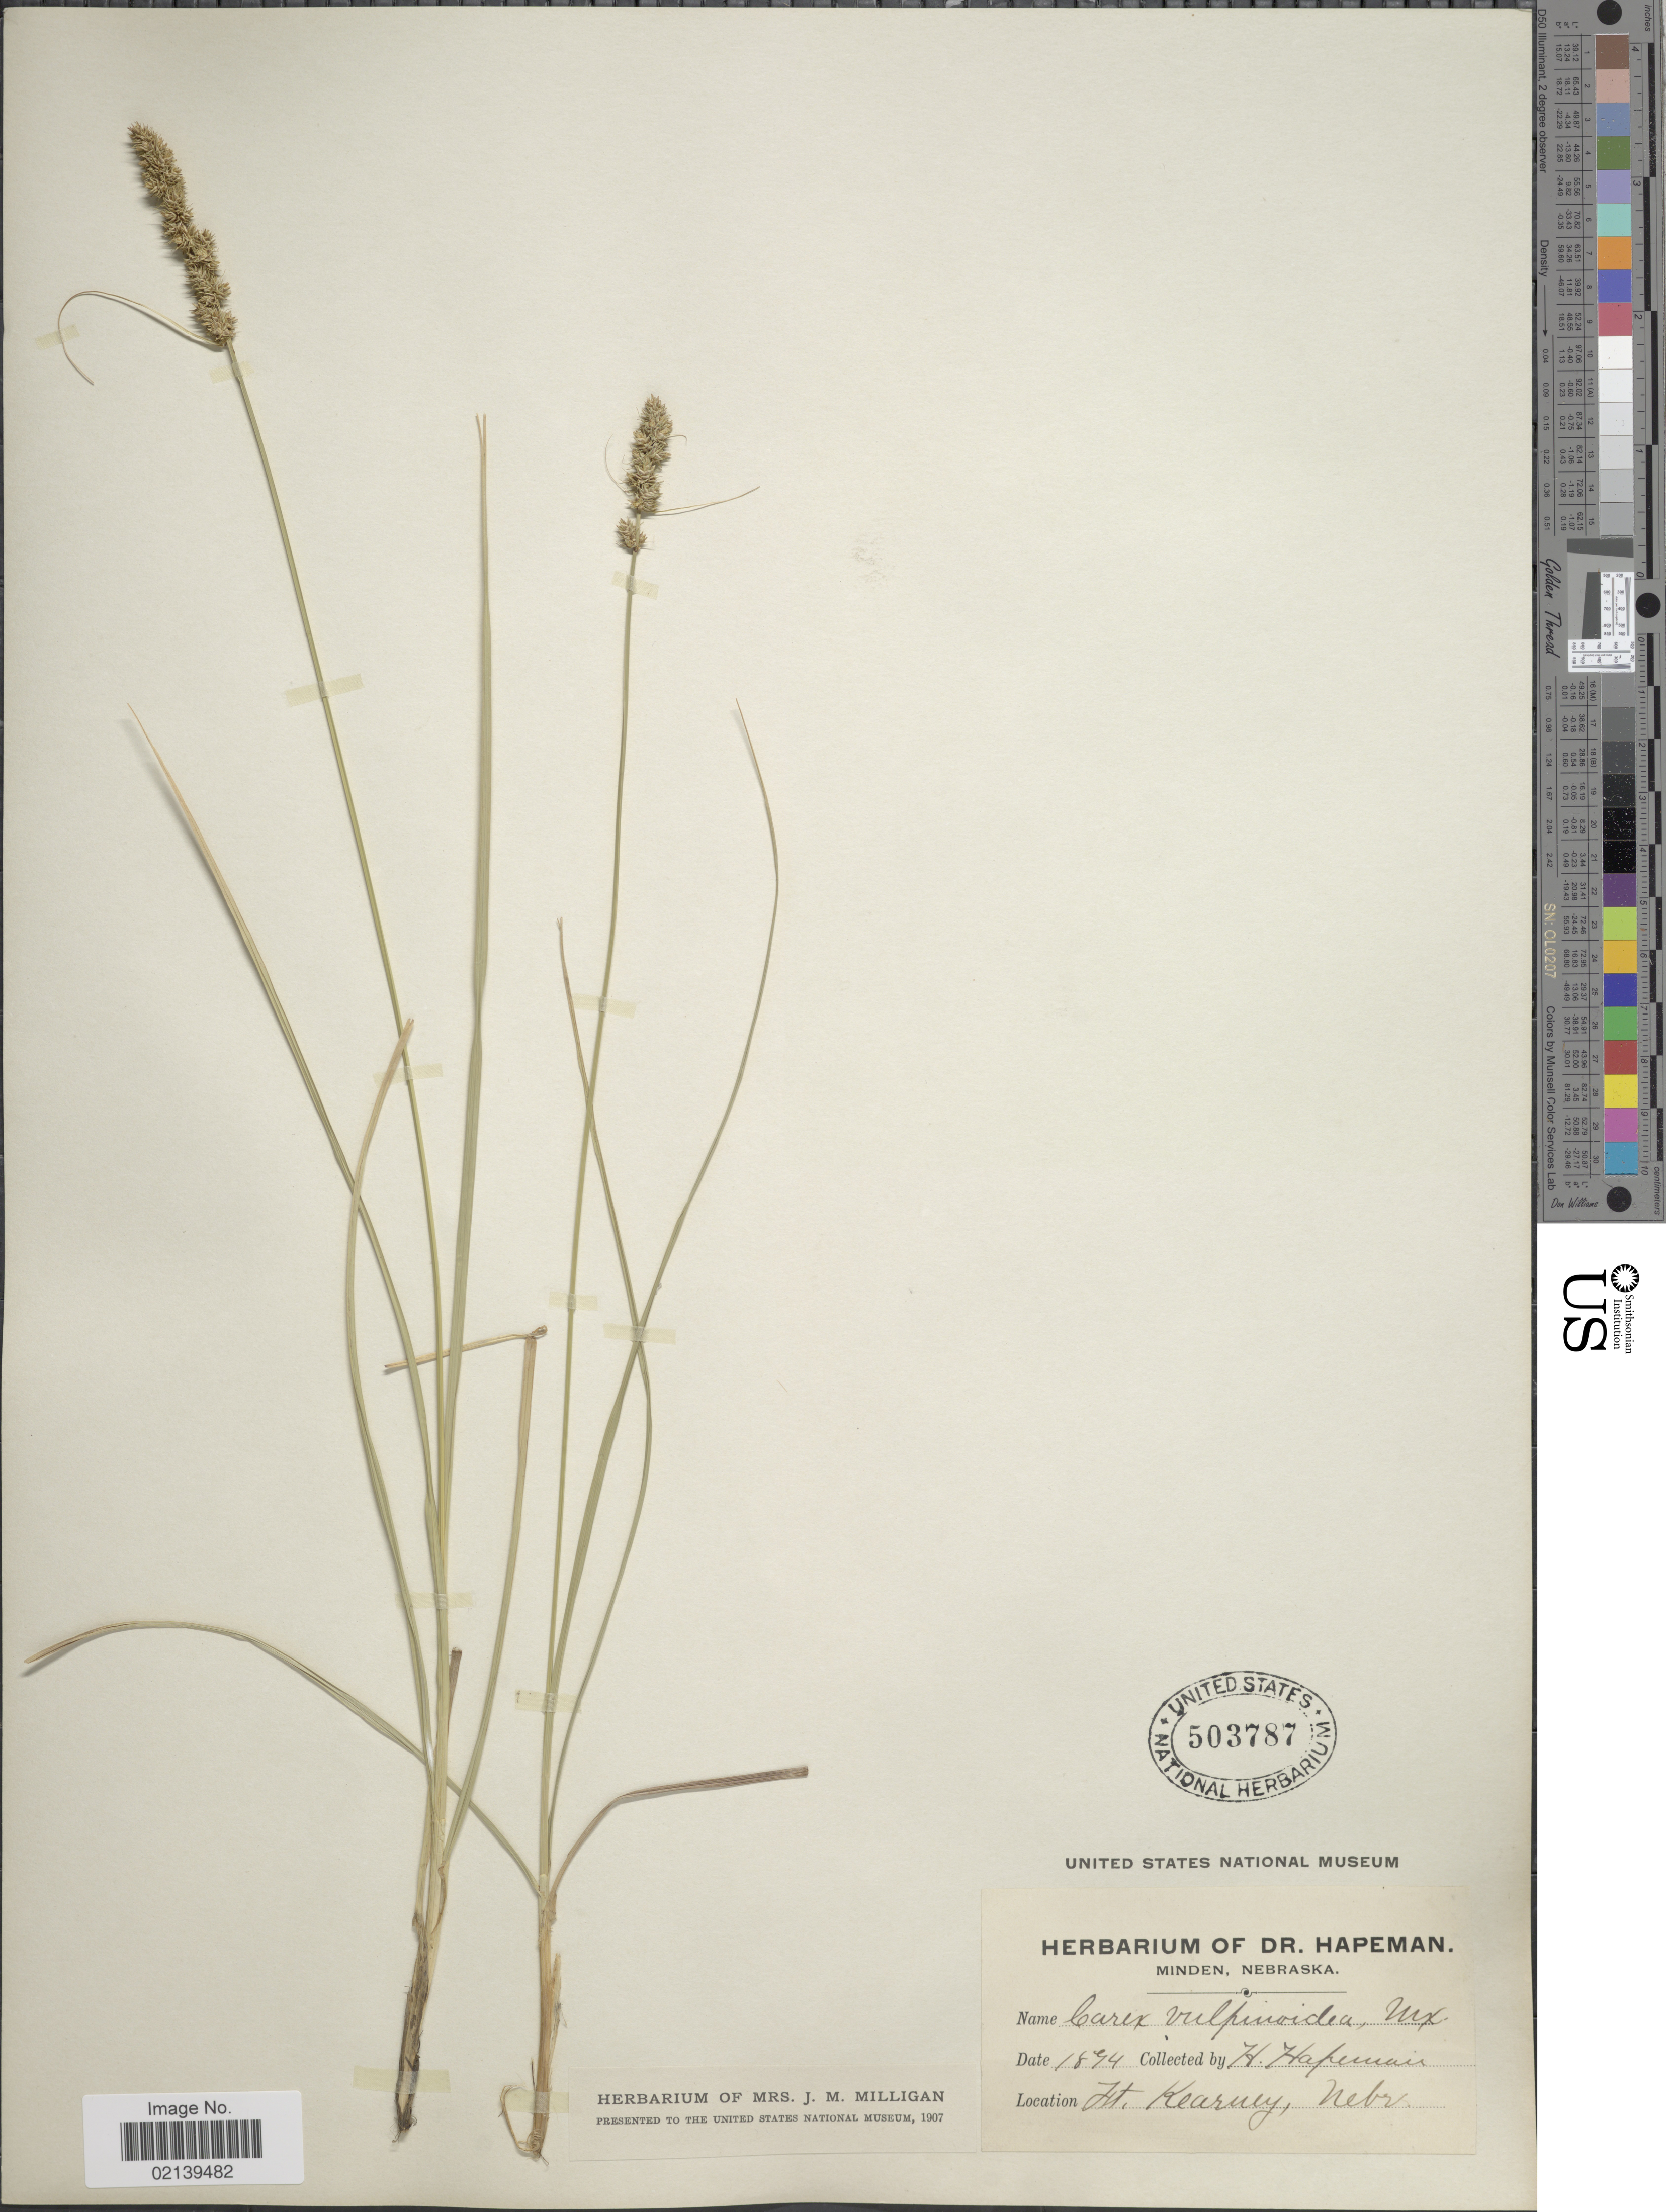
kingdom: Plantae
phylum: Tracheophyta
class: Liliopsida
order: Poales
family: Cyperaceae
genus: Carex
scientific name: Carex vulpinoidea Michx.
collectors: H. Hapeman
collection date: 1844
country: United States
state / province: Nebraska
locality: Mt. Kearney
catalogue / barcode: US 503787